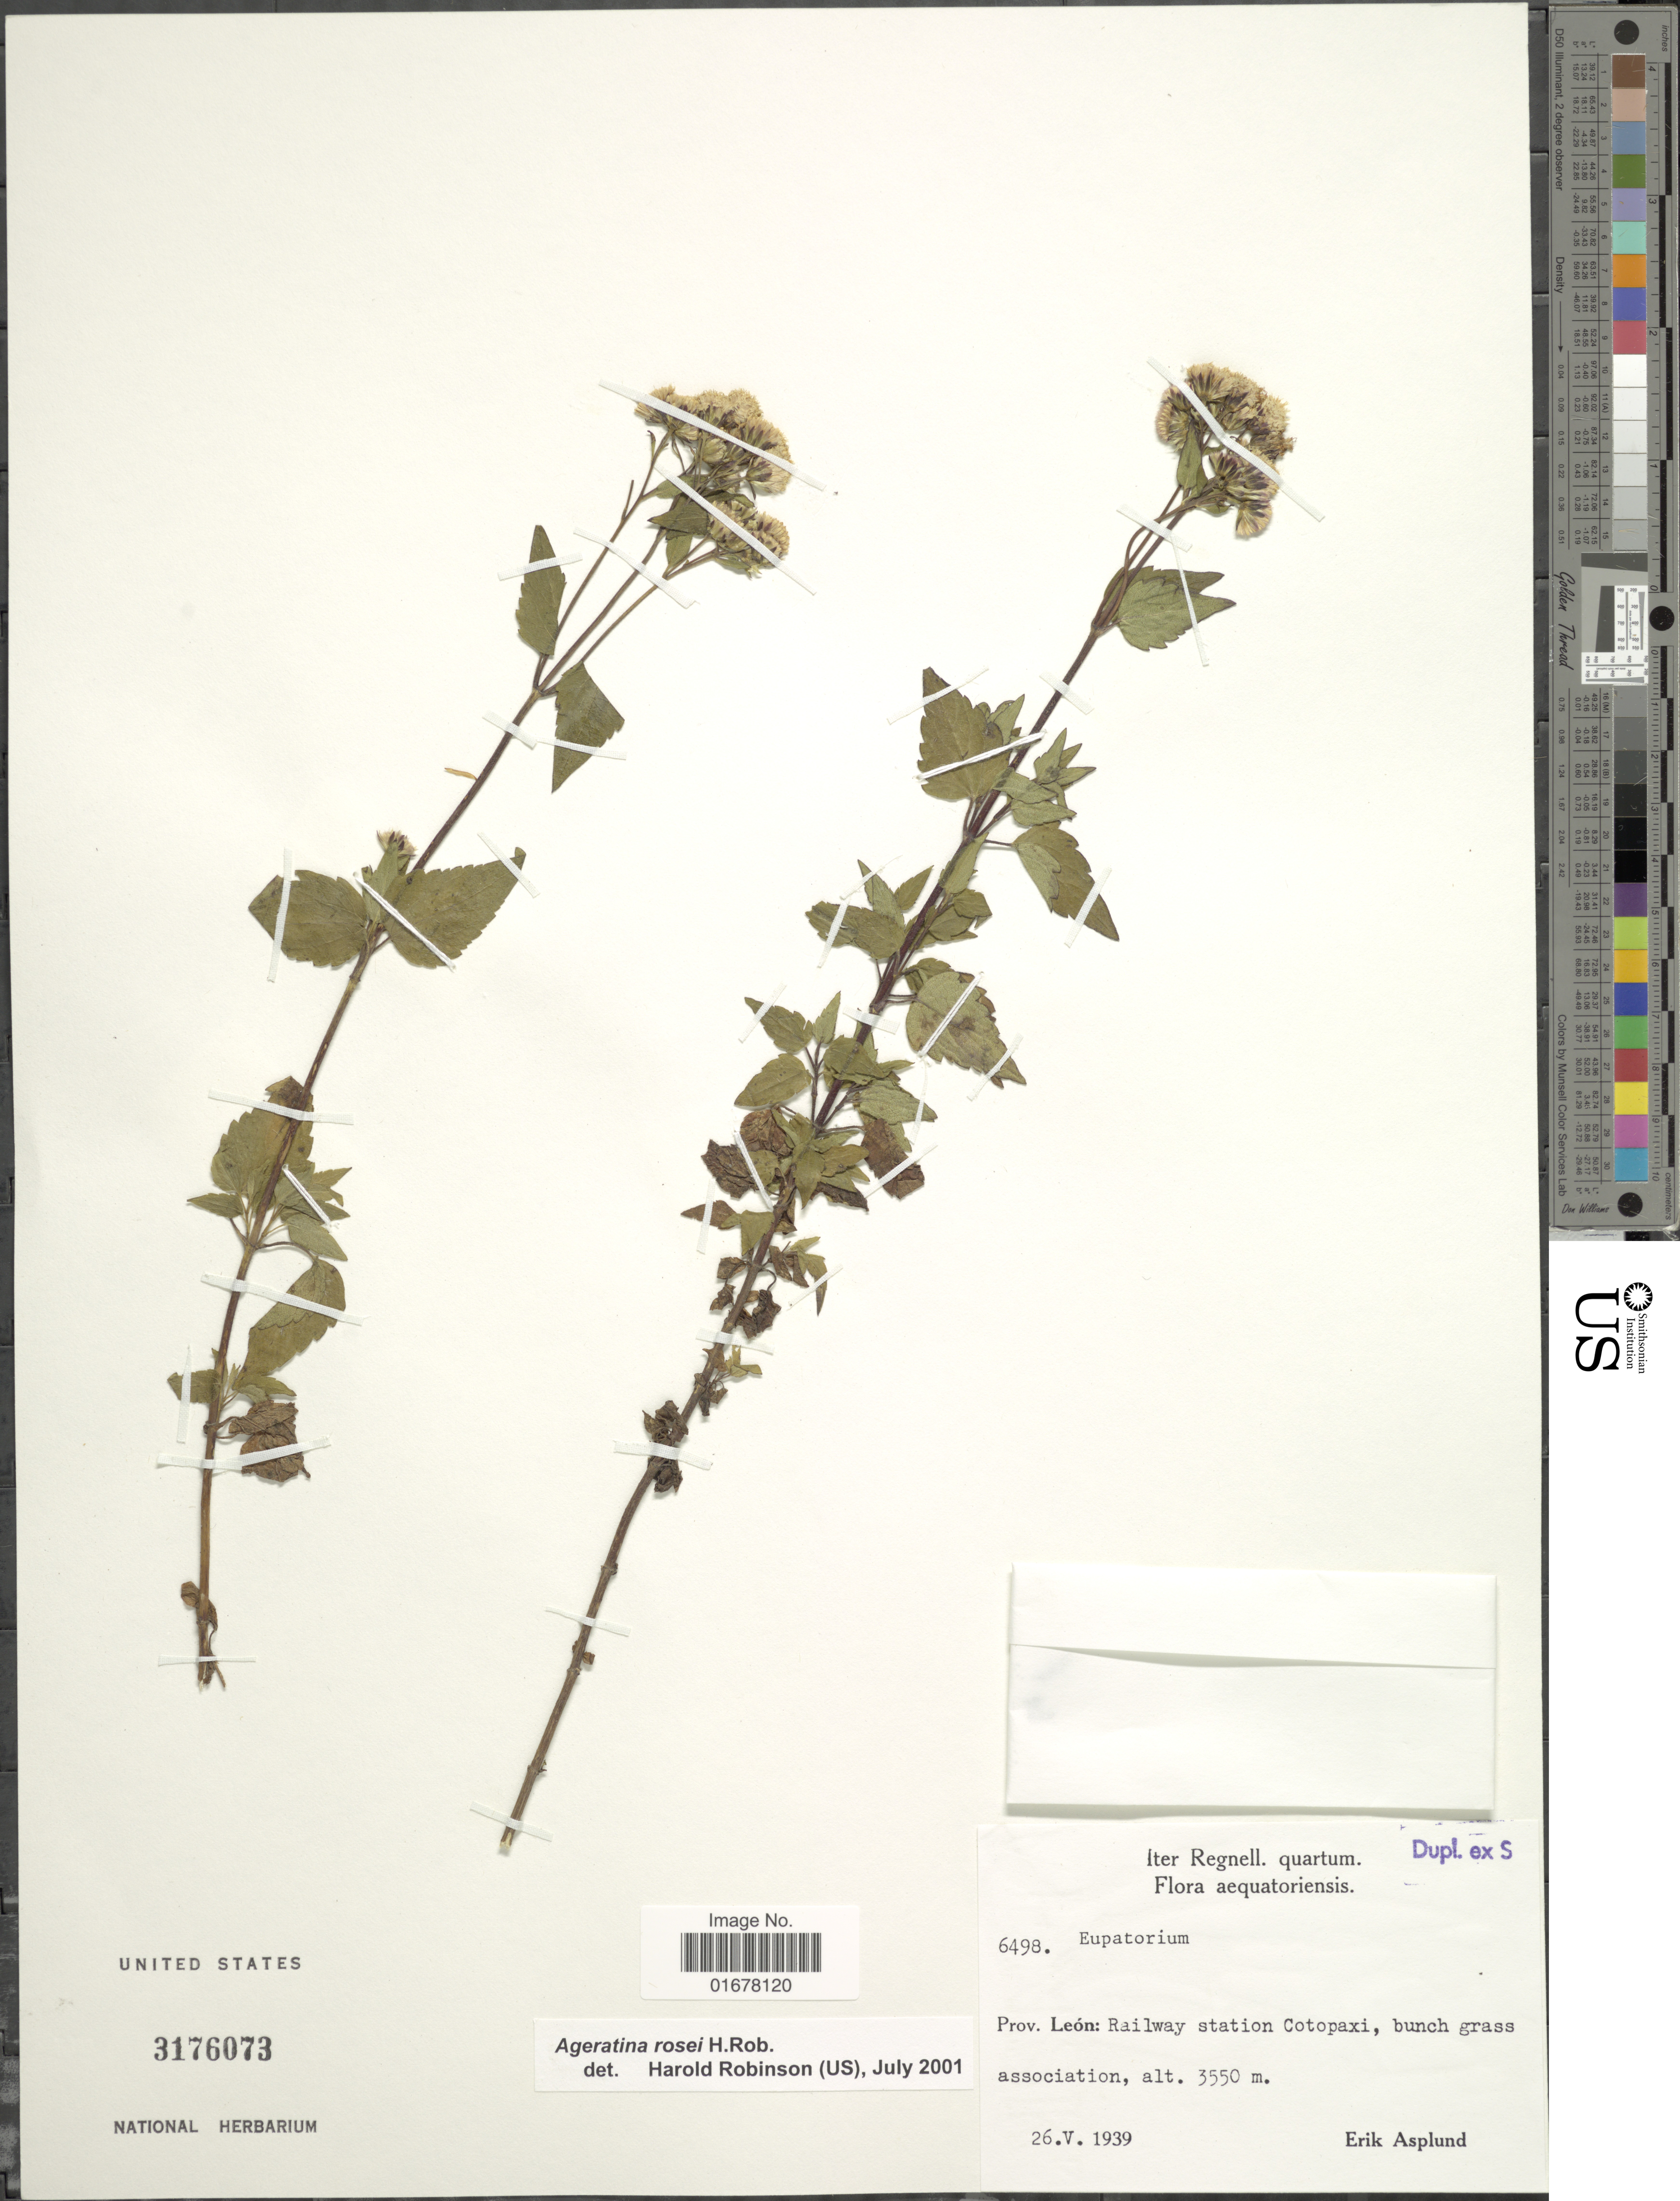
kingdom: Plantae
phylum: Tracheophyta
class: Magnoliopsida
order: Asterales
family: Asteraceae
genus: Ageratina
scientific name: Ageratina rosei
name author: H. Rob.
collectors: E. Asplund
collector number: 6498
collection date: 1939-05-26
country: Nicaragua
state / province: Leon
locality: Prov. Leon: railway station Cotopaxi, bunch grass association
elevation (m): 3550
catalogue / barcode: US 3176073